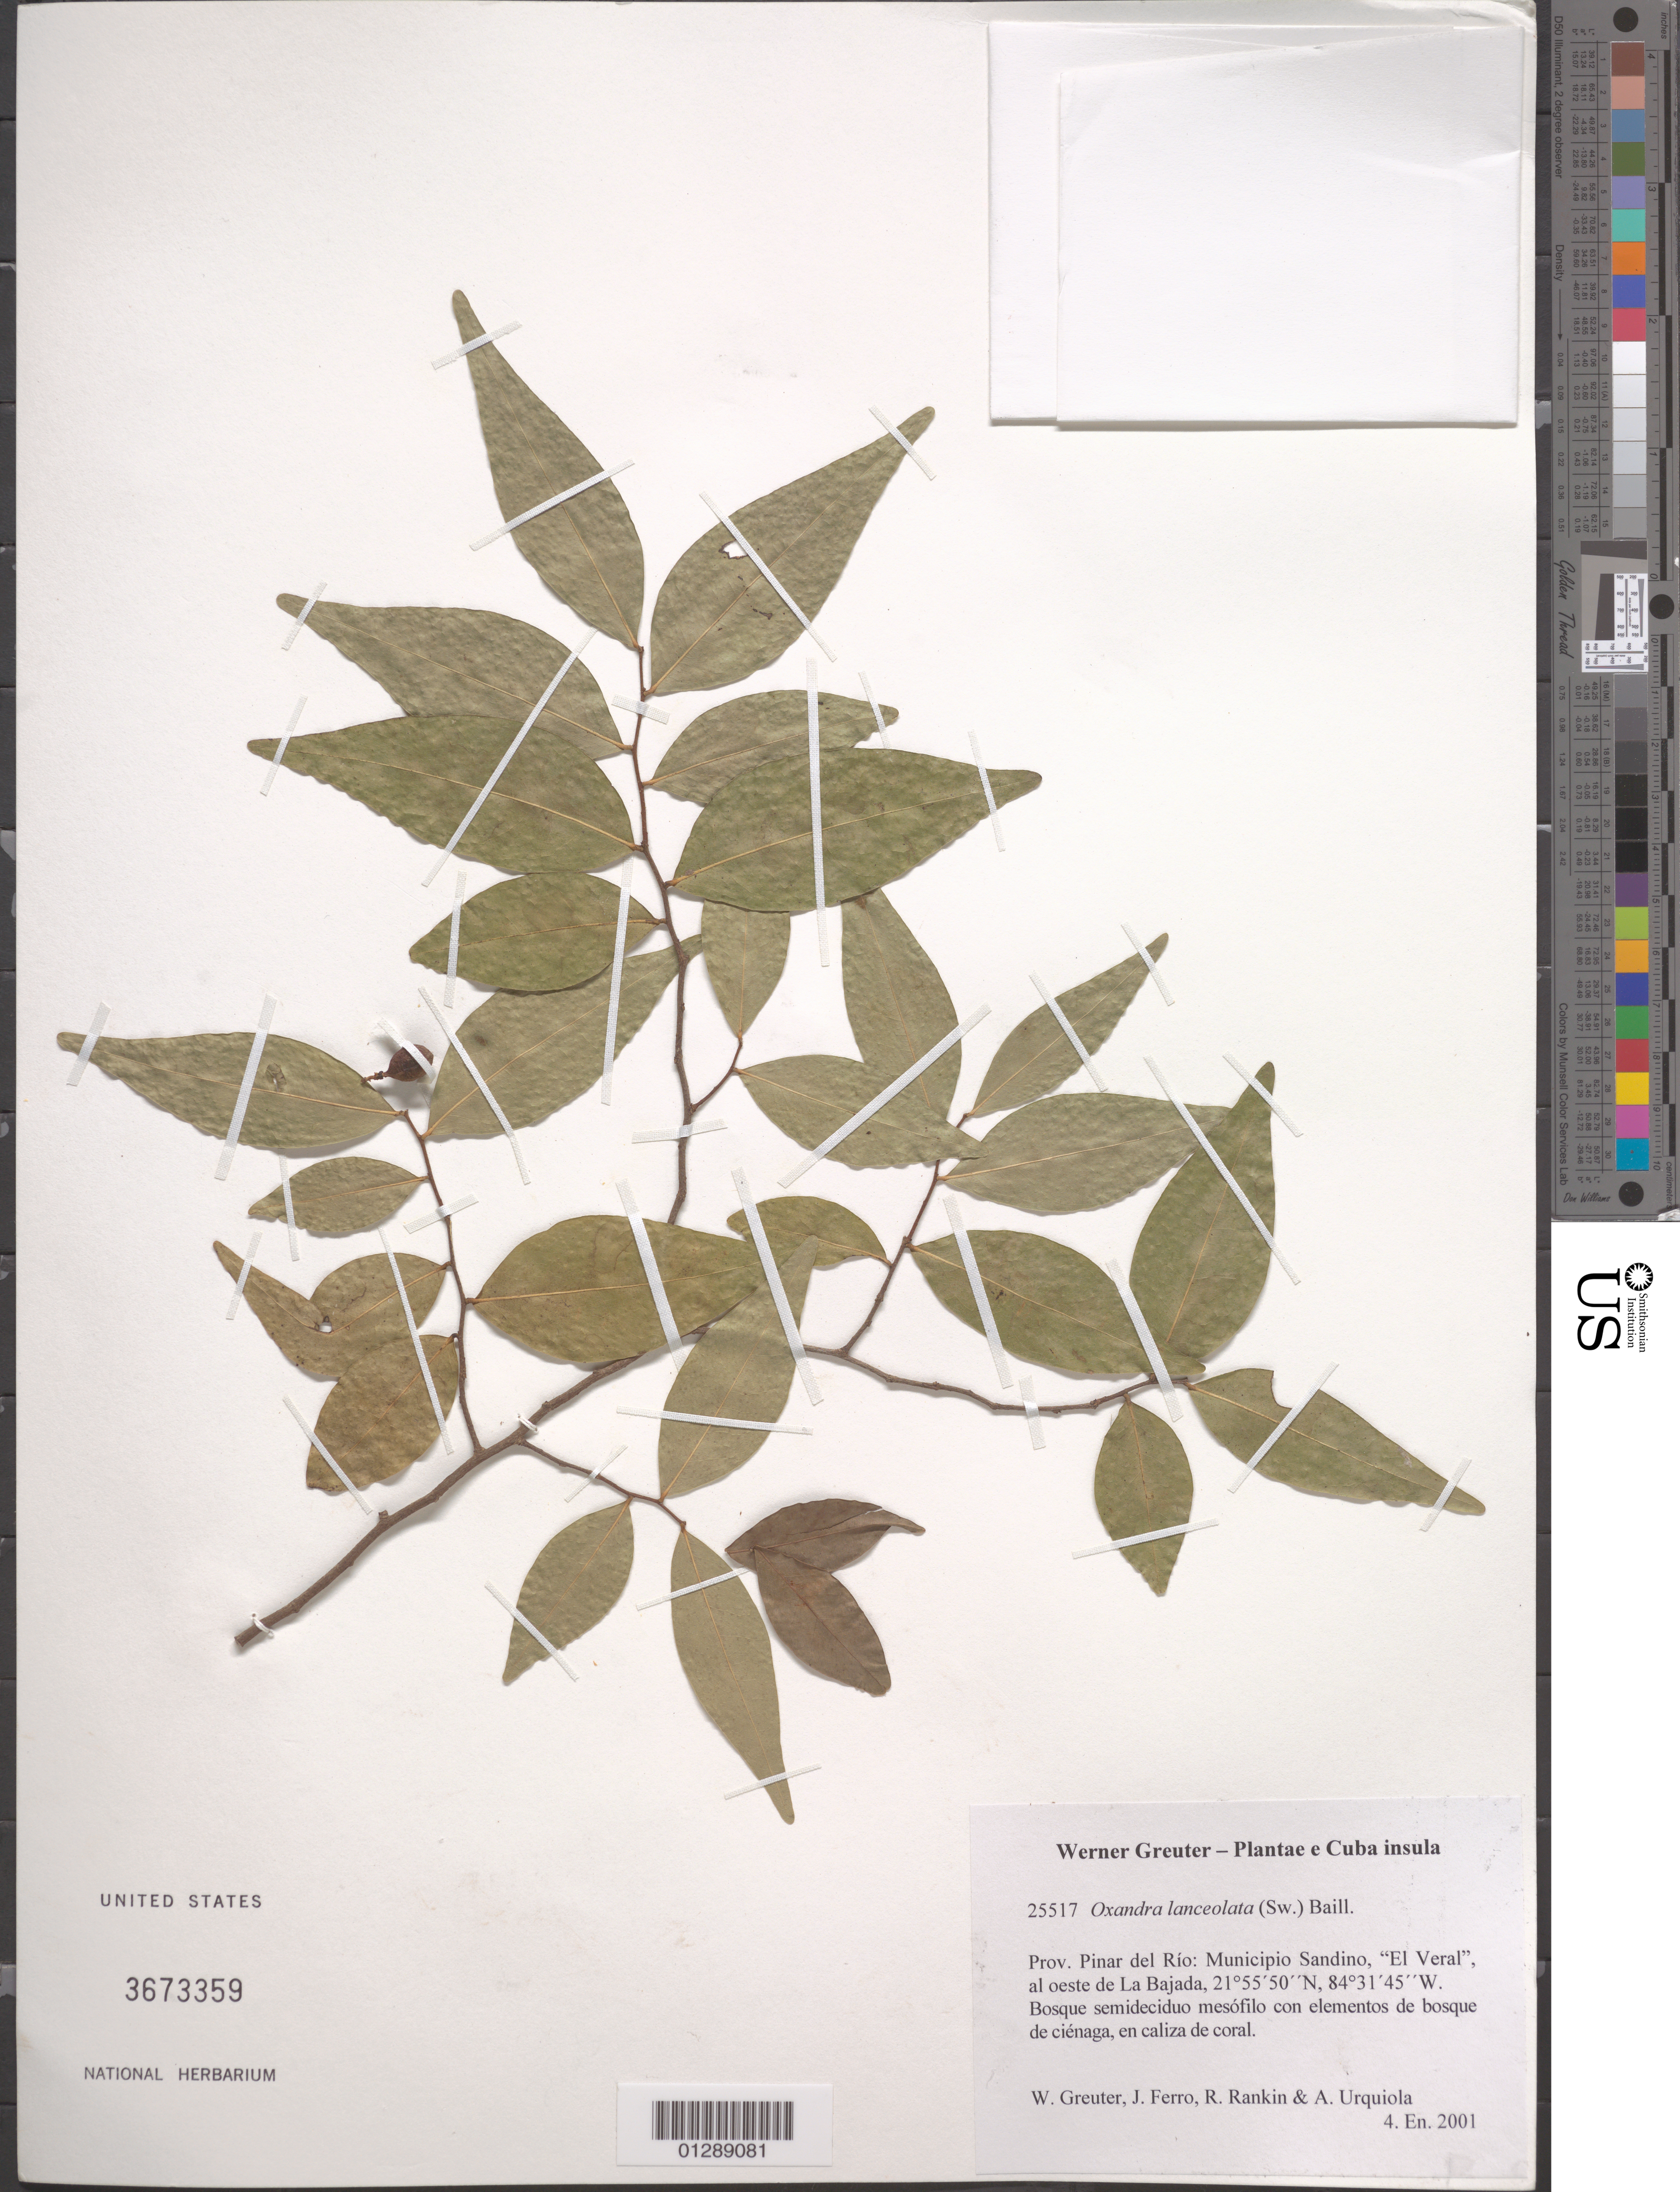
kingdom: Plantae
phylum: Tracheophyta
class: Magnoliopsida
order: Magnoliales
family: Annonaceae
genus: Oxandra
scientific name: Oxandra lanceolata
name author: (Sw.) Baill.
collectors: W. R. Greuter, J. Ferro, R. Rankin Rodriguez & A. Urquiola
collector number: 25517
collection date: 2001-01-04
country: Cuba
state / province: Pinar del Rio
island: Cuba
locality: Municipio Sandino, "El Veral" al oeste de La Bajada.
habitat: Bosque semideciduo mesófilo con elementos de bosque de ciénaga, en caliza de coral.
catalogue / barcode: US 3673359